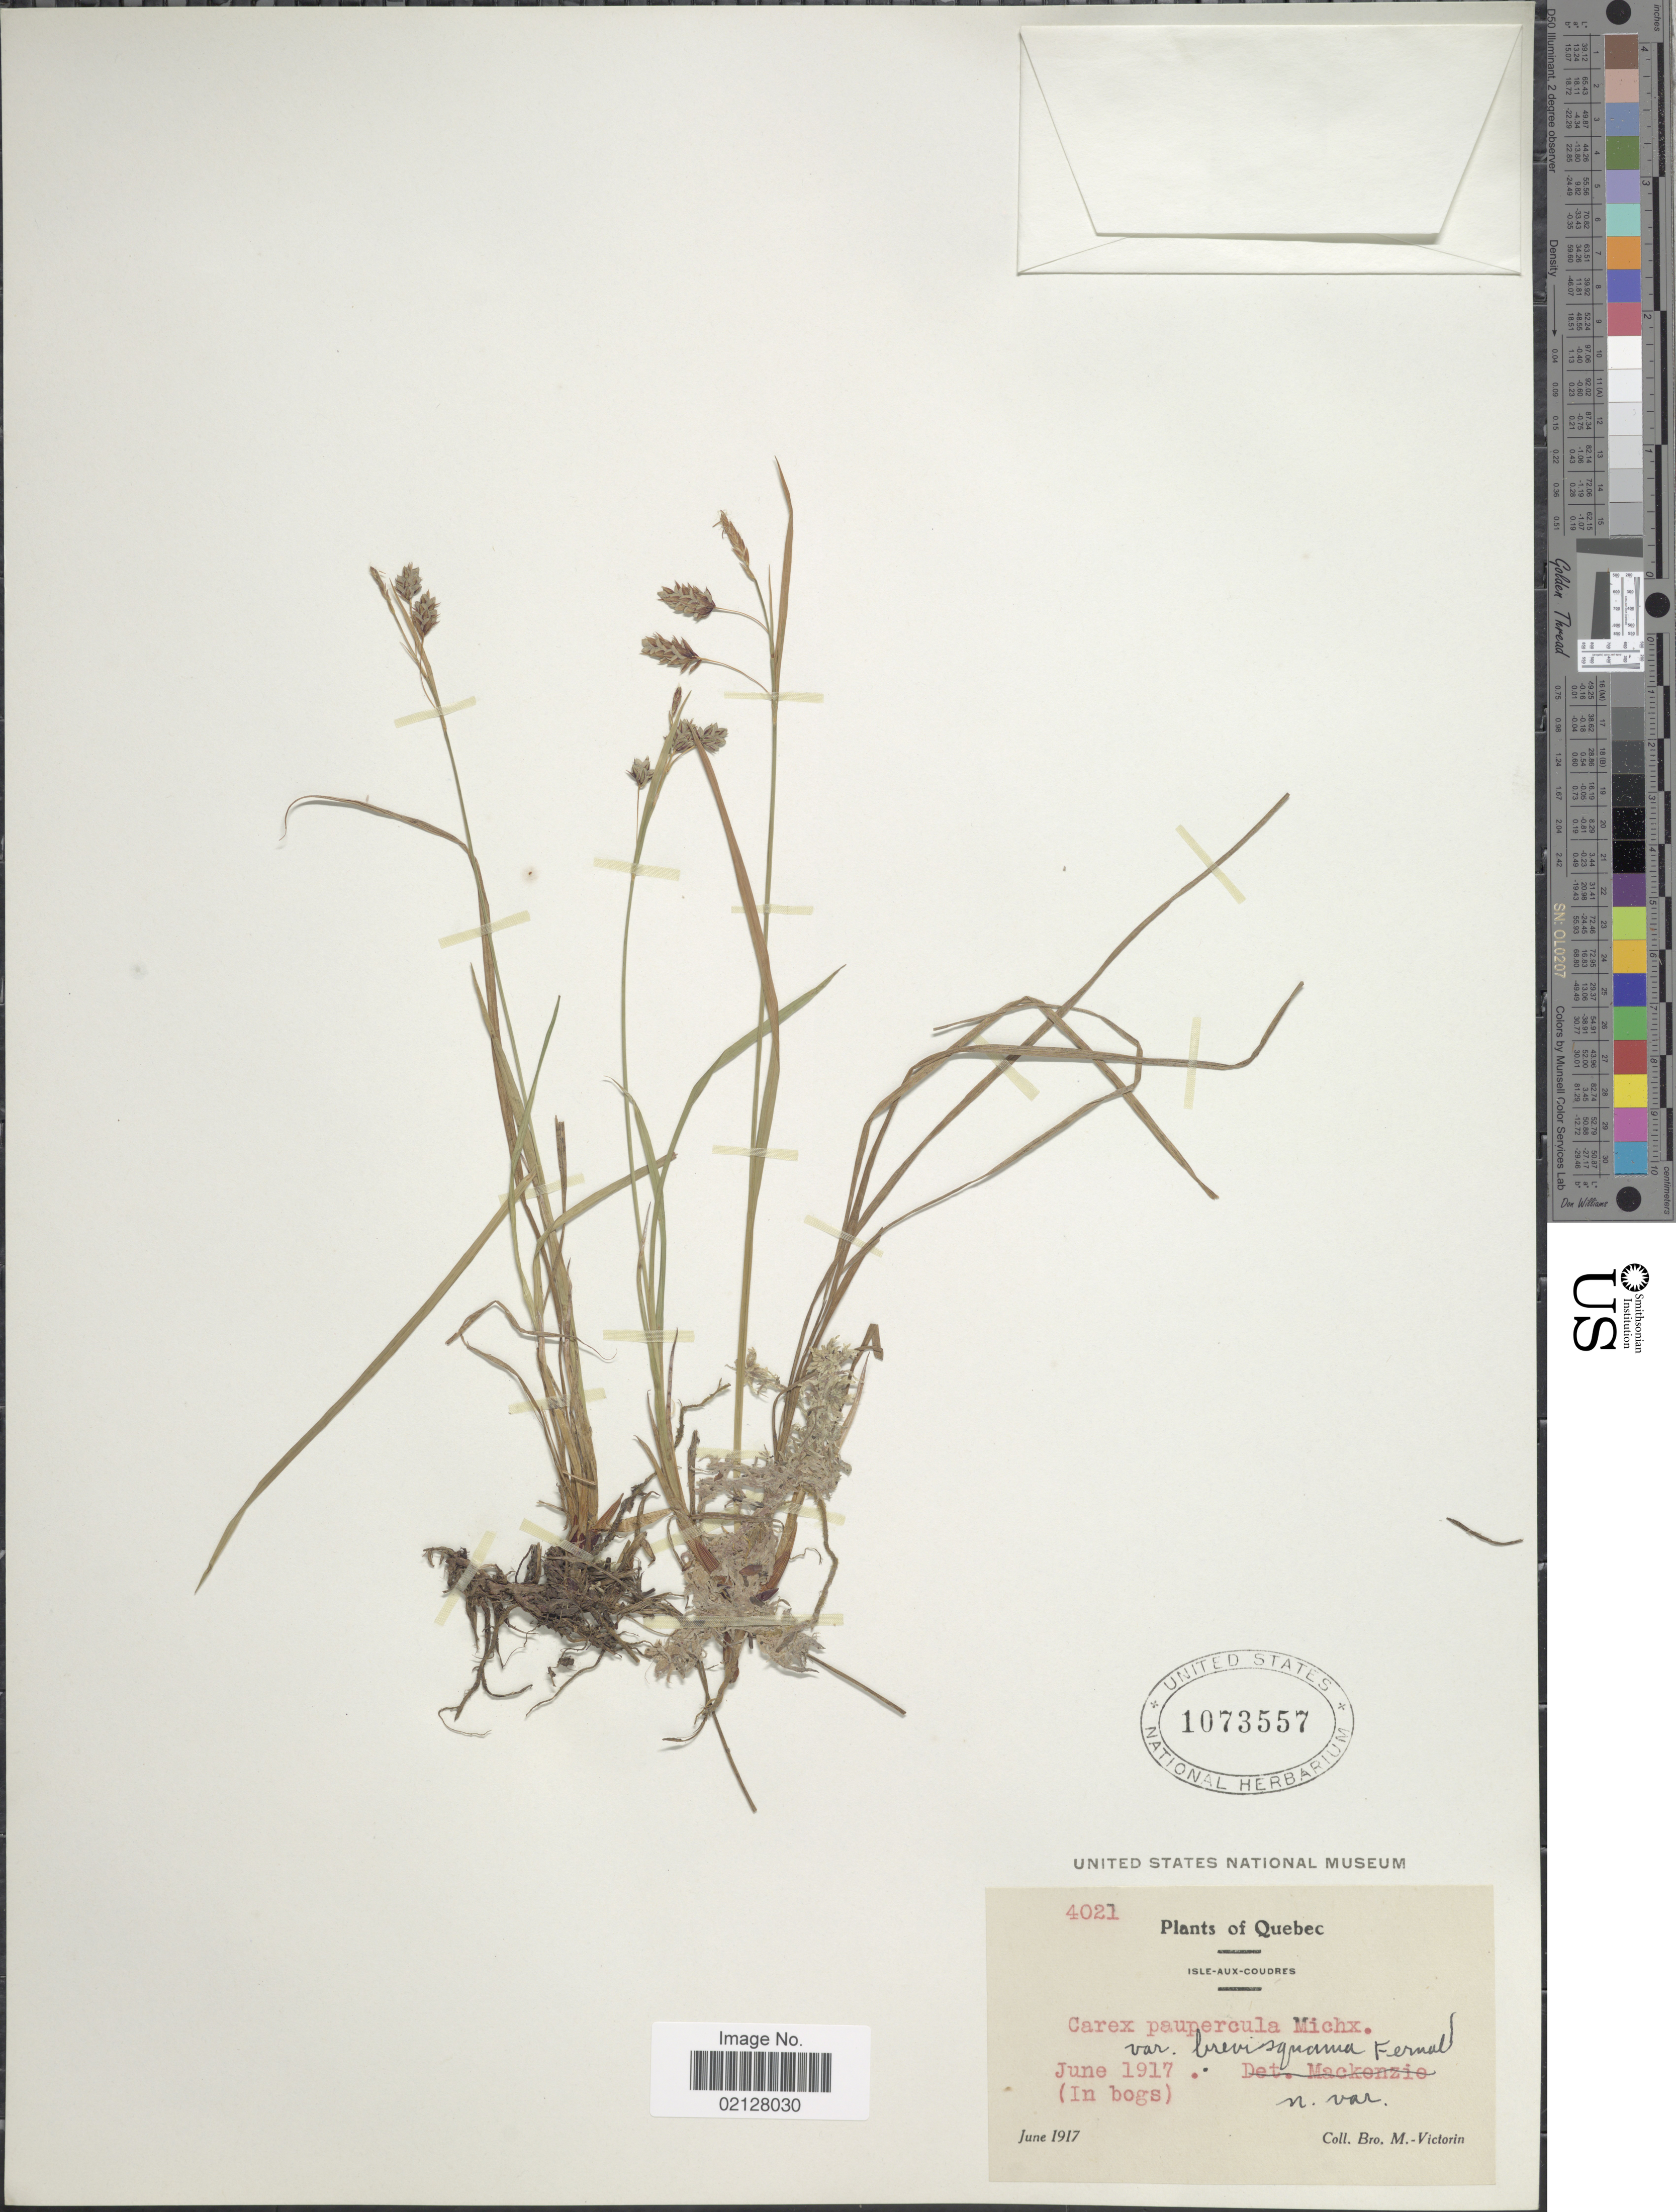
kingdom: Plantae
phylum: Tracheophyta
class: Liliopsida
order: Poales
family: Cyperaceae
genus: Carex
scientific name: Carex magellanica subsp. irrigua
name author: (Wahlenb.) Hiitonen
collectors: Fr. Marie-Victorin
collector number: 4021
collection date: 1917-06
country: Canada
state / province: Quebec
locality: Isle-aux-Coudres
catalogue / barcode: US 1073557